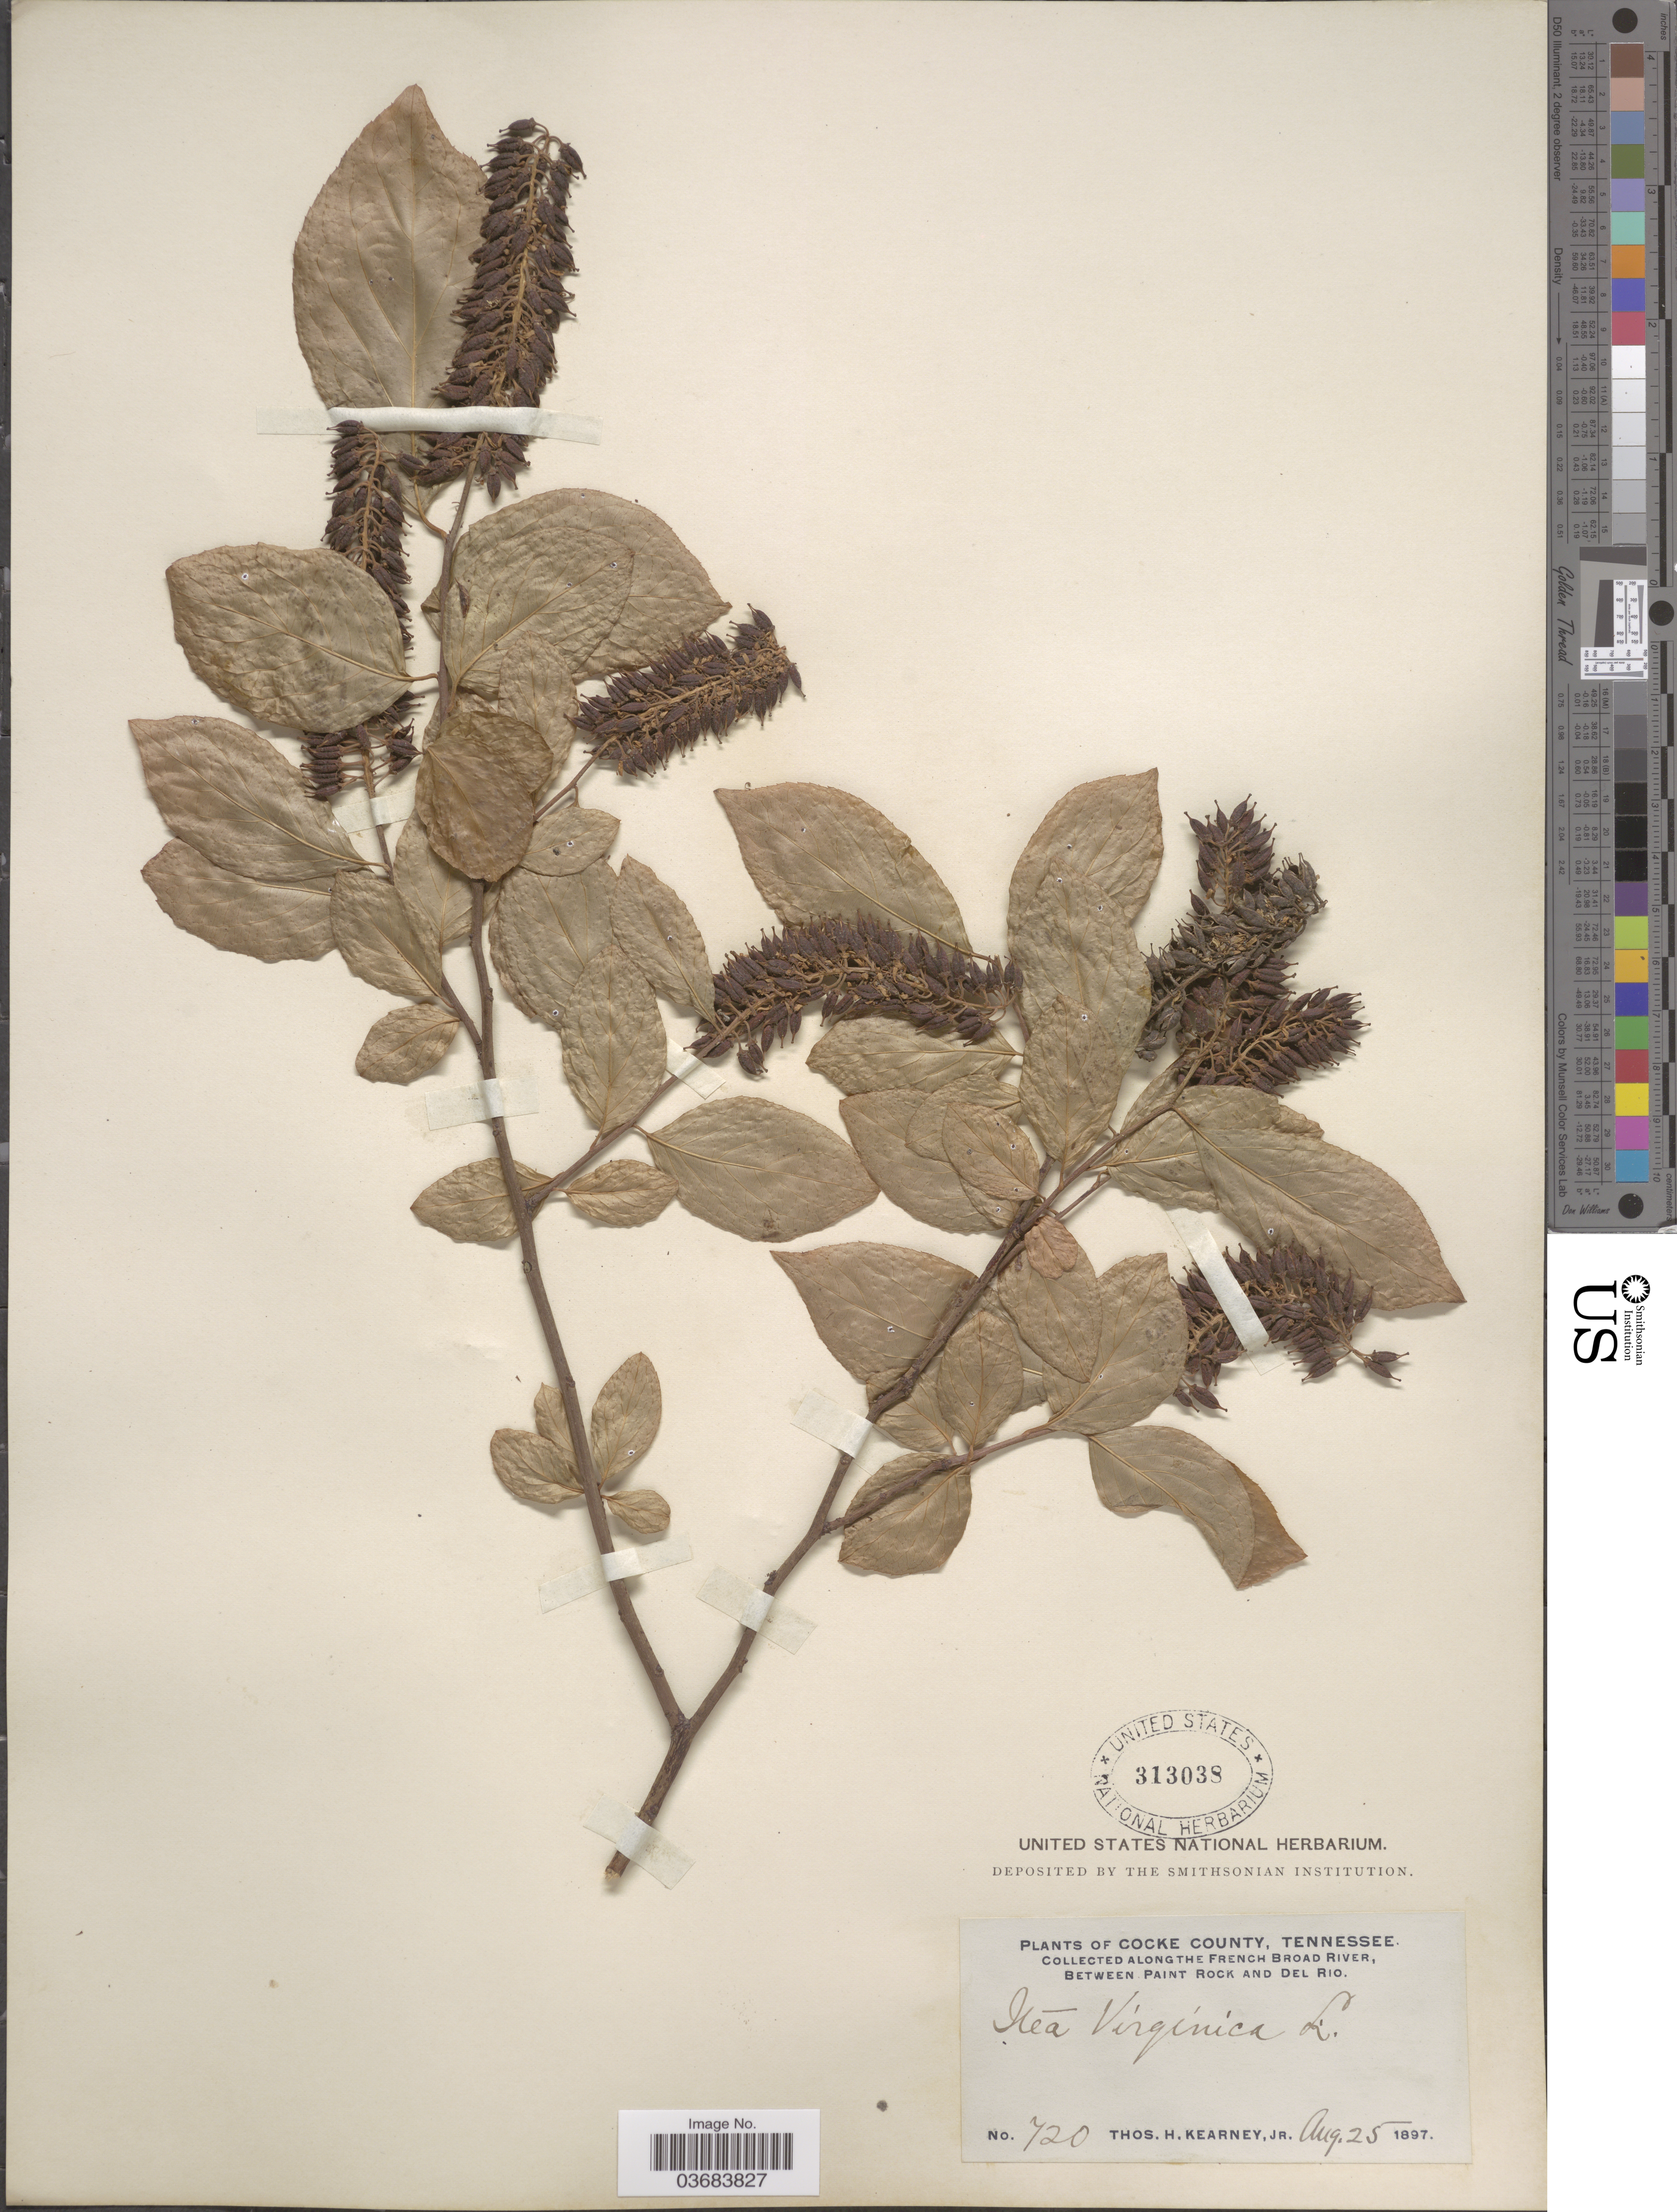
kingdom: Plantae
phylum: Tracheophyta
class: Magnoliopsida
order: Saxifragales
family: Iteaceae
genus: Itea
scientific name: Itea virginica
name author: L.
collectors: T. H. Kearney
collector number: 720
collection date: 1897-08-25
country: United States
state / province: Tennessee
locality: Cocke County. Along the French Broad River, Between Paint Rock and Del Rio.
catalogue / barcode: US 313038